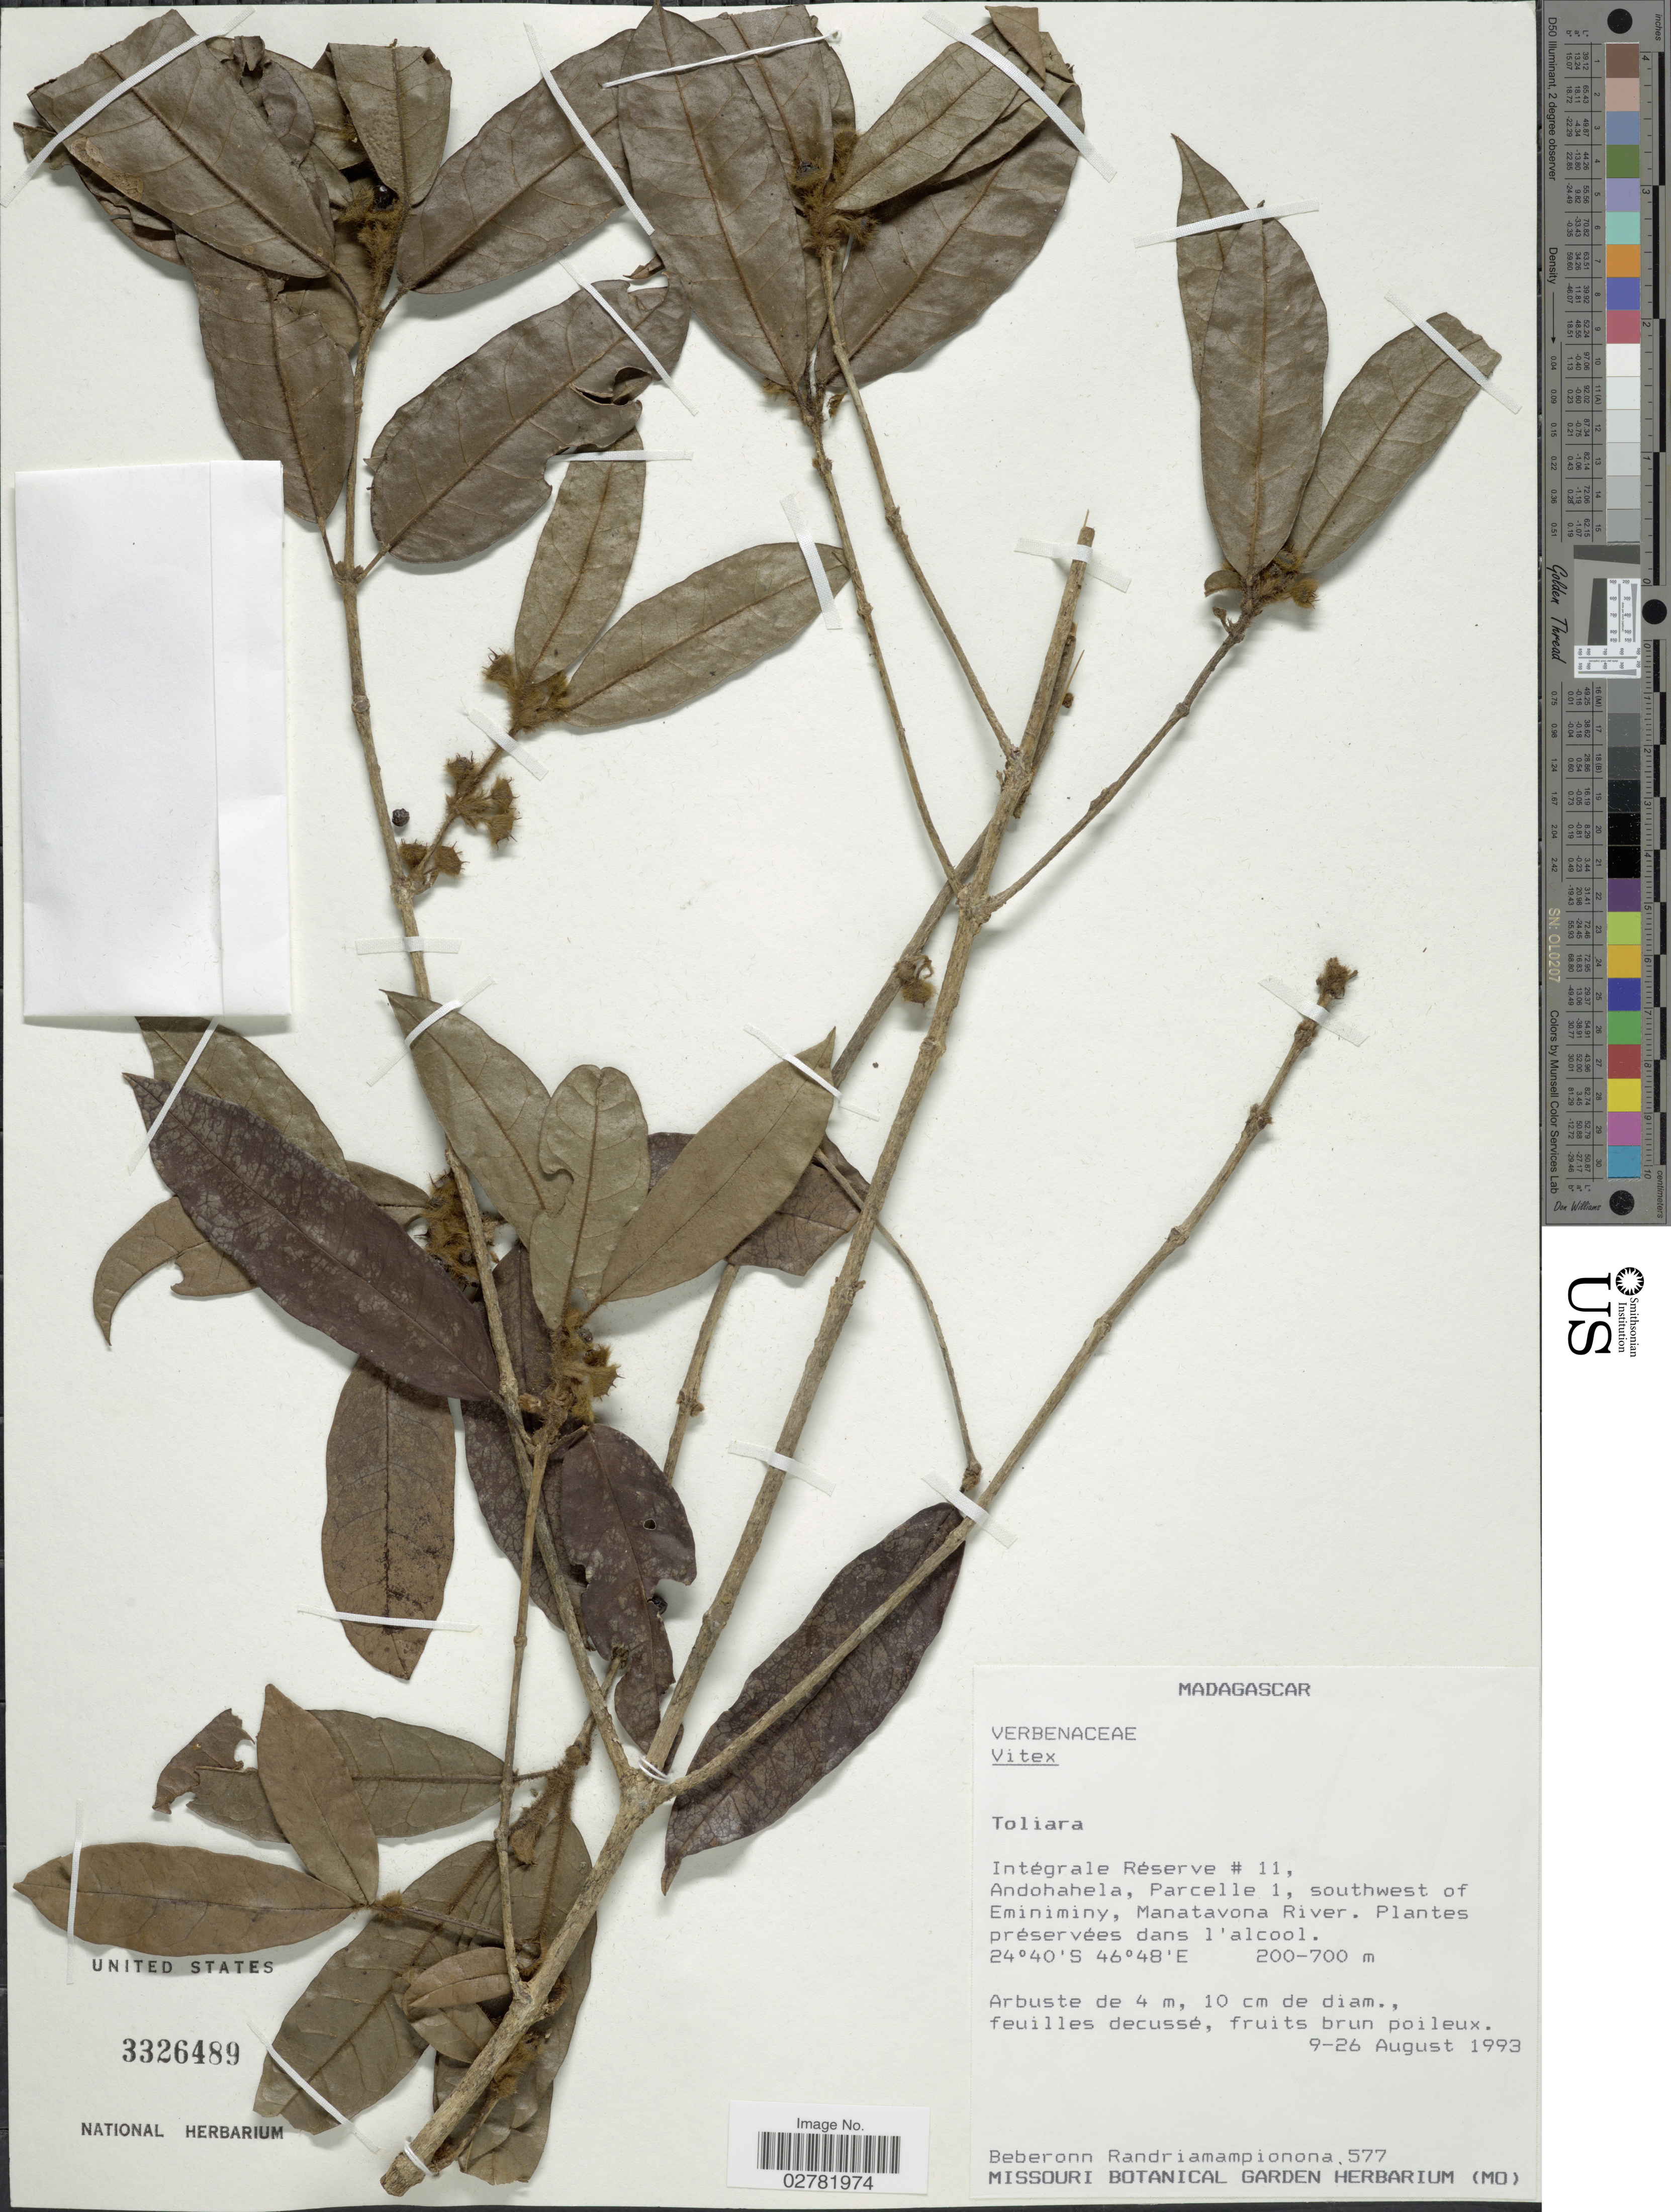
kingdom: Plantae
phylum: Tracheophyta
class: Magnoliopsida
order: Lamiales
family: Lamiaceae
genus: Vitex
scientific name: Vitex sp.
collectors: B. Randriamampionona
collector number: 577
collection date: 1993-08-09/1993-08-26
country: Madagascar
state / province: Anosy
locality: Intégrale Réserve # 11, Andohahela, Parcelle 1, southwest of Eminiminy, Manatavona River.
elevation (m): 200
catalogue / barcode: US 3326489